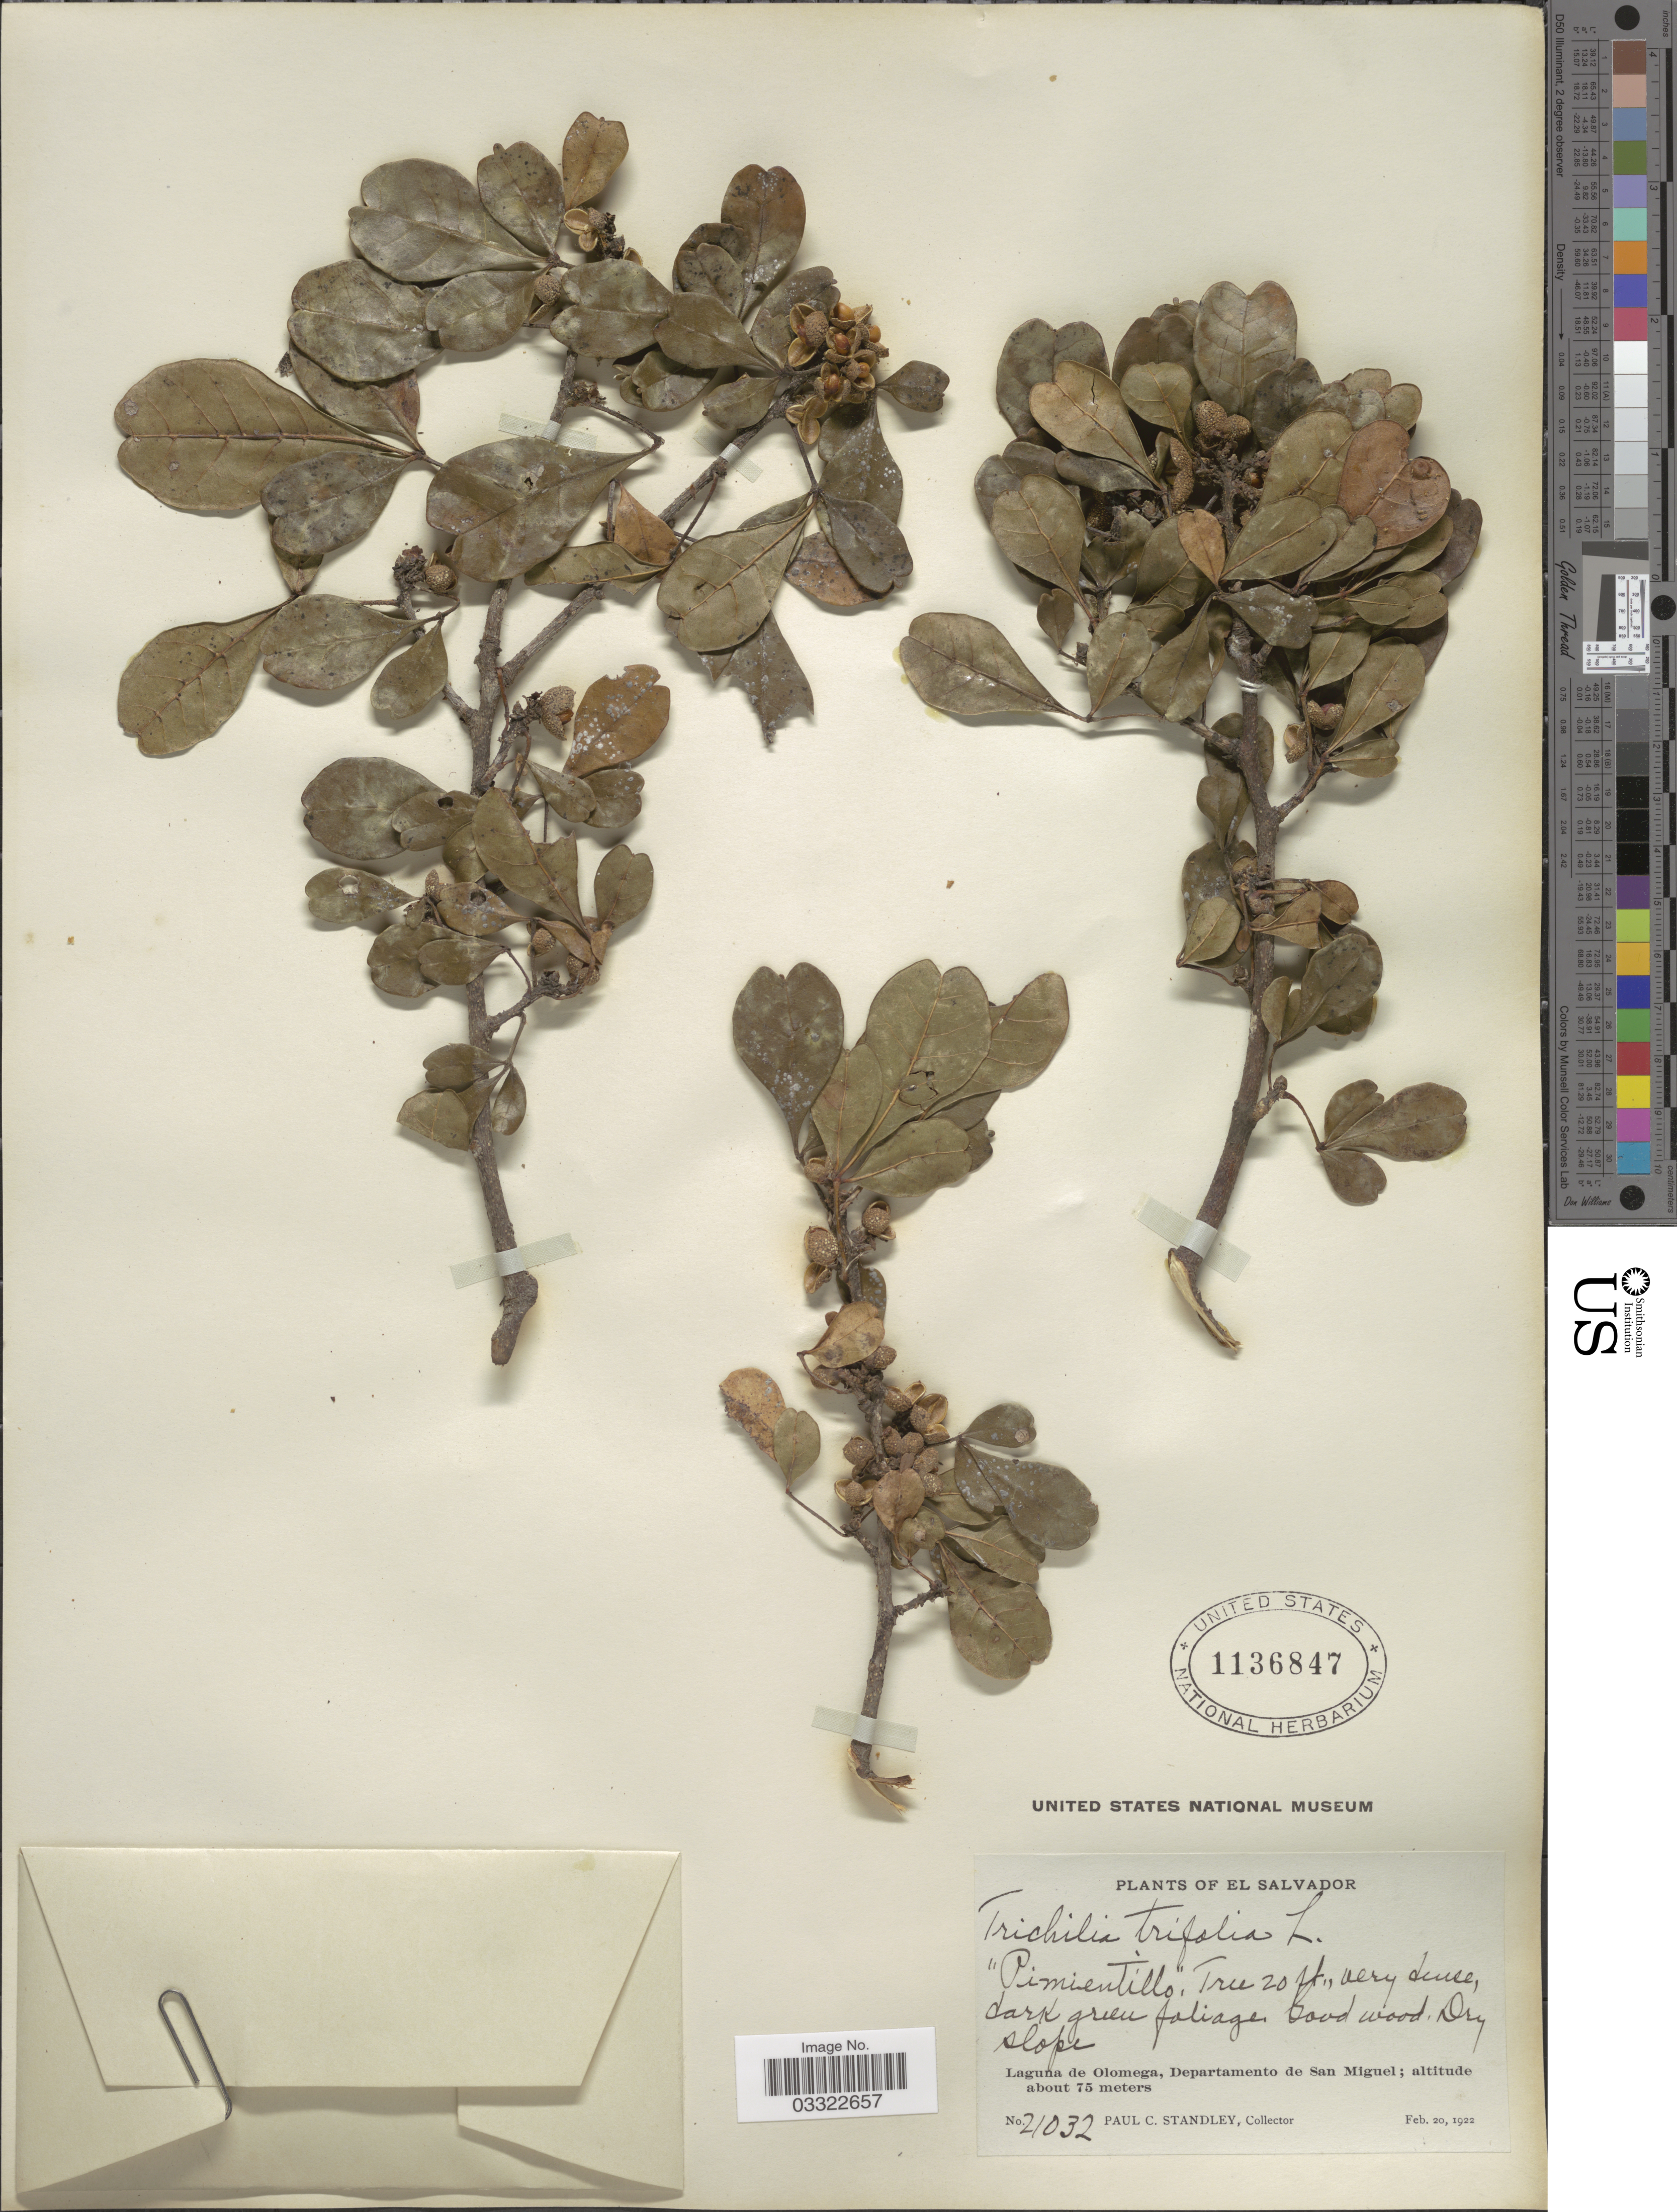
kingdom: Plantae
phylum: Tracheophyta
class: Magnoliopsida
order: Sapindales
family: Meliaceae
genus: Trichilia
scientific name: Trichilia parvifolia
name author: C. DC.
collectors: P. C. Standley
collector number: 21032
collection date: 1922-02-20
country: El Salvador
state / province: San Miguel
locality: Laguna de Olomega, Departamento de San Miguel.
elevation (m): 75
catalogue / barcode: US 1136847